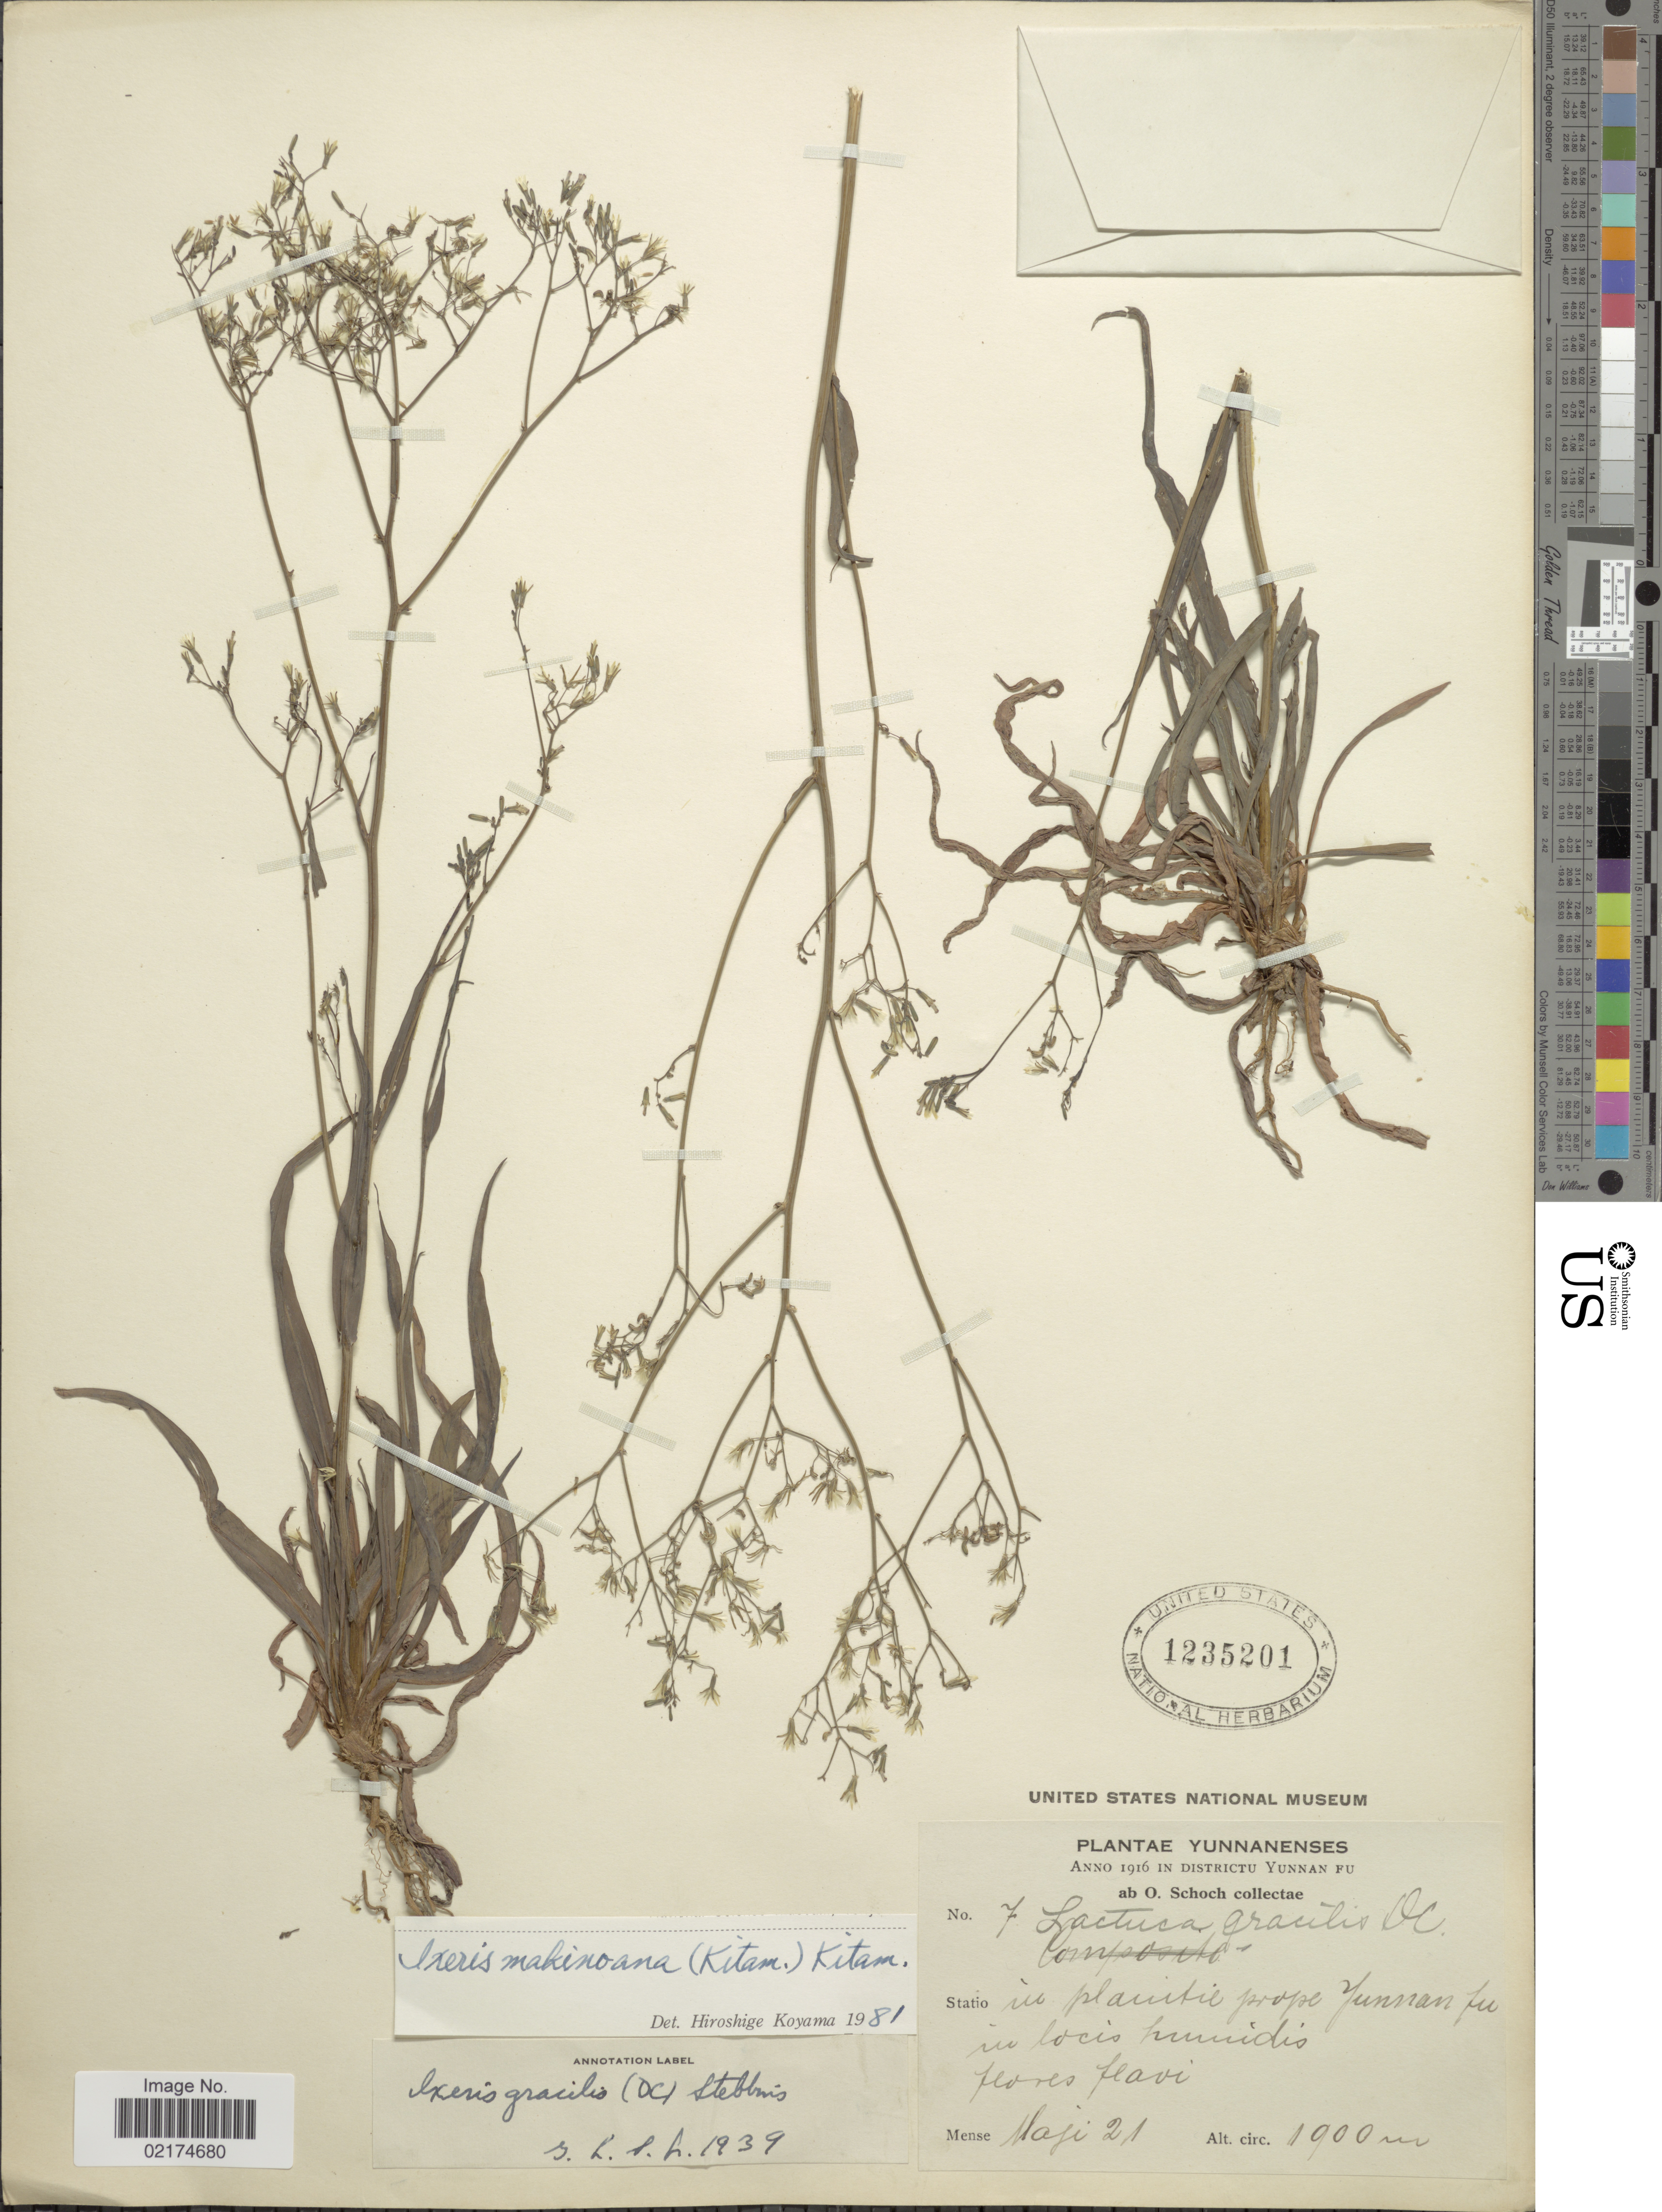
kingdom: Plantae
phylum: Tracheophyta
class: Magnoliopsida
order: Asterales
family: Asteraceae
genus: Ixeridium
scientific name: Ixeridium beauverdianum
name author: (H. Lév.) Spring.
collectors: O. Schoch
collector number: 7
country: China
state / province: Yunnan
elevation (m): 1900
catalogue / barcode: US 1235201